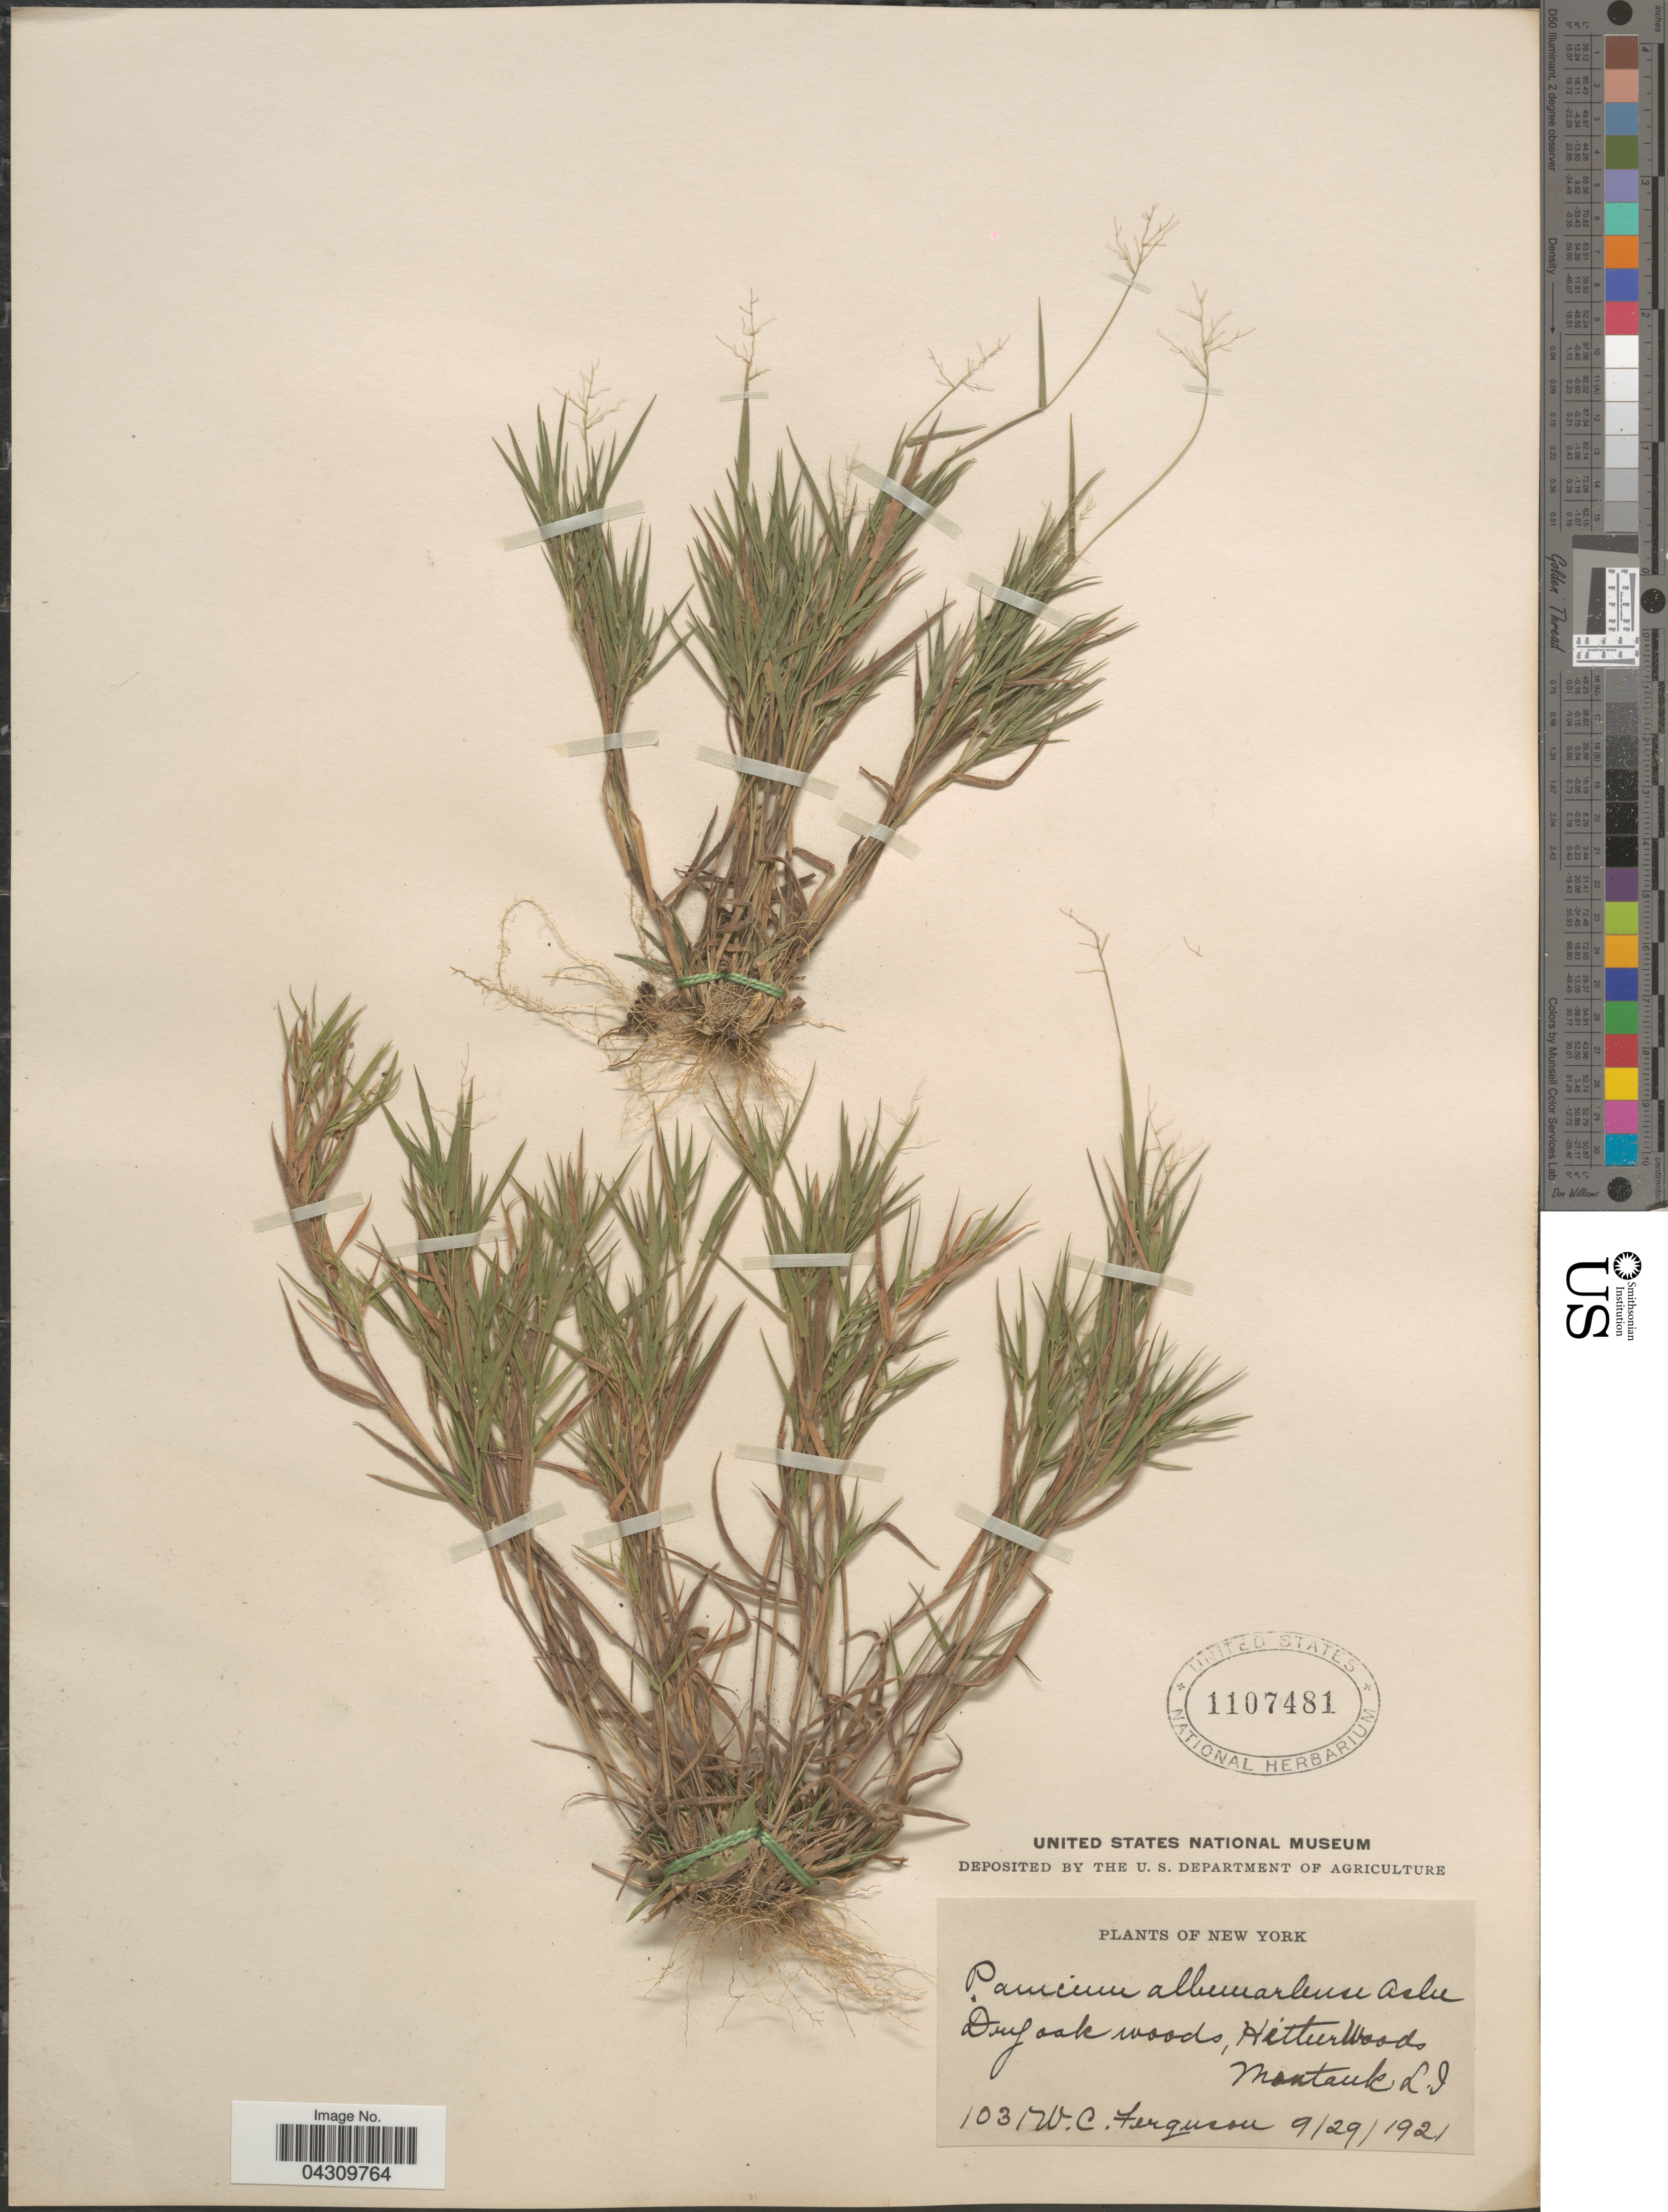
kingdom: Plantae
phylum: Tracheophyta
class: Liliopsida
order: Poales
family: Poaceae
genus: Dichanthelium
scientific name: Dichanthelium acuminatum var. acuminatum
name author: (Sw.) Gould & C.A. Clark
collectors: W. Ferguson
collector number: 1031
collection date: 1921-09-29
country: United States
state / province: New York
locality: Dry oak woods, Hither Woods. Montauk. L.I.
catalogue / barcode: US 1107481